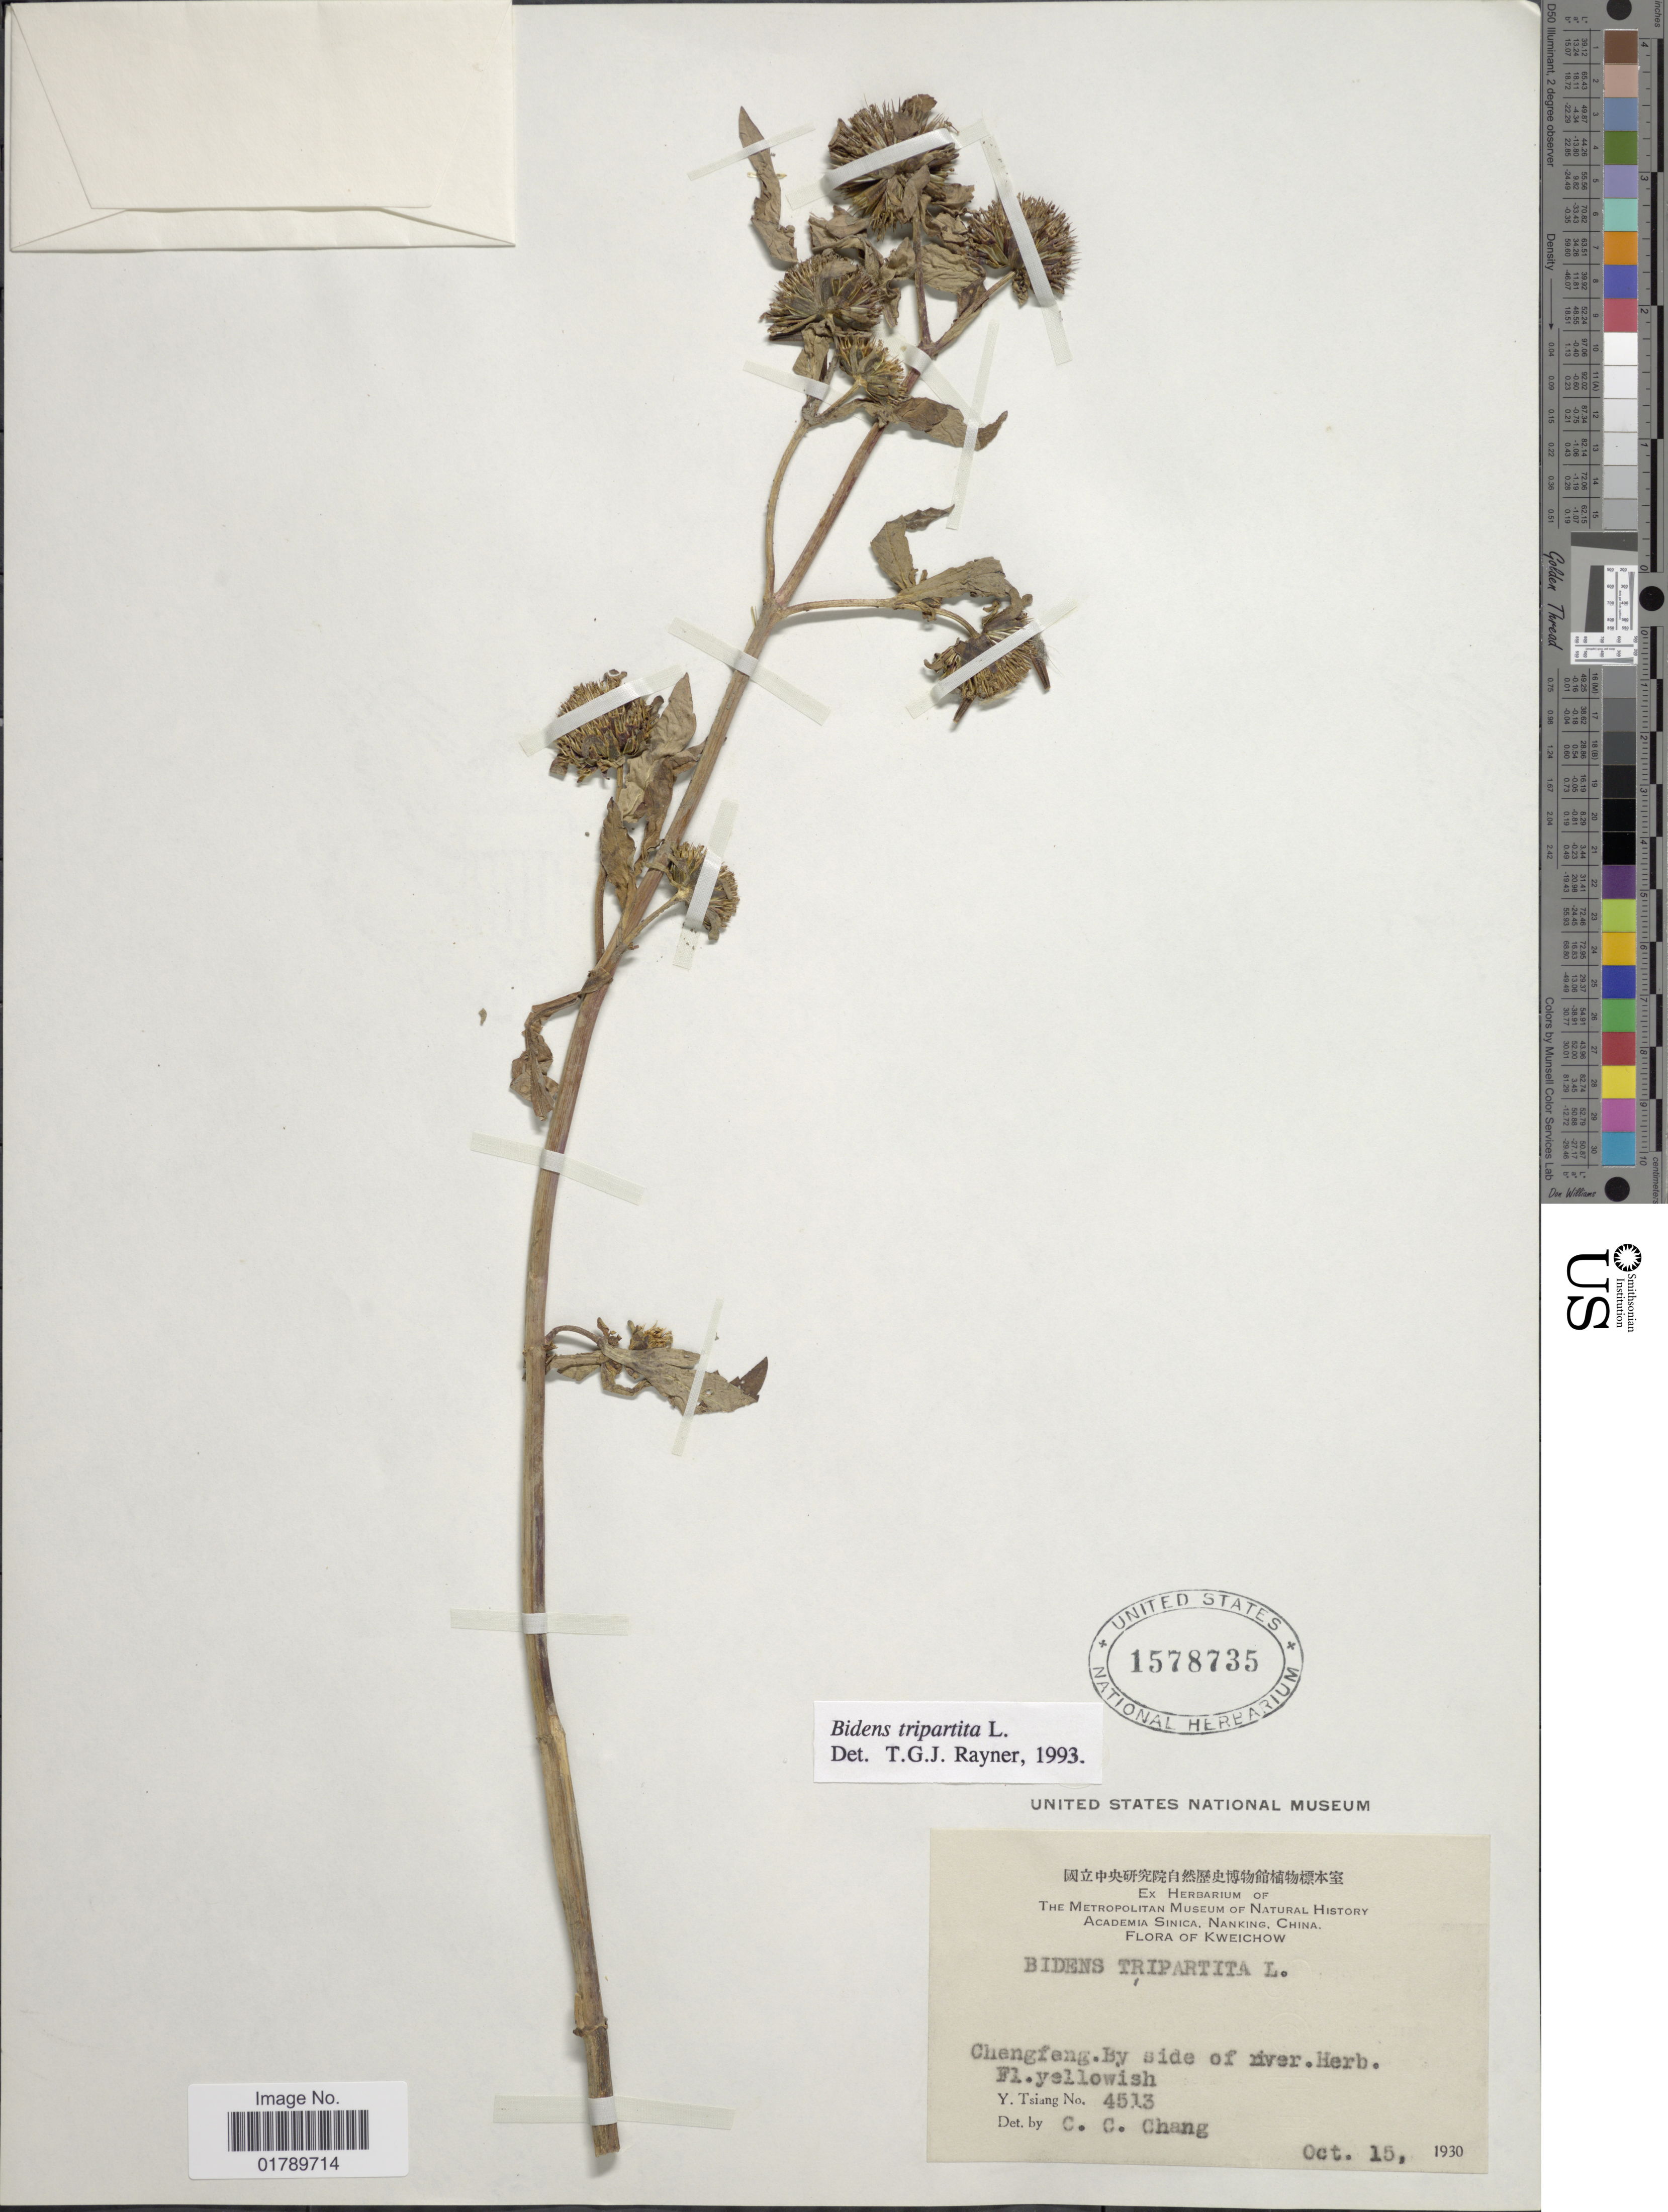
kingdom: Plantae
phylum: Tracheophyta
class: Magnoliopsida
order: Asterales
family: Asteraceae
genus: Bidens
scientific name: Bidens tripartita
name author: L.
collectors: Y. Tsiang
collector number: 4513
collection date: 1930-10-15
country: China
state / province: Guizhou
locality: Kweichow. Chengfeng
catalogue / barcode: US 1578735